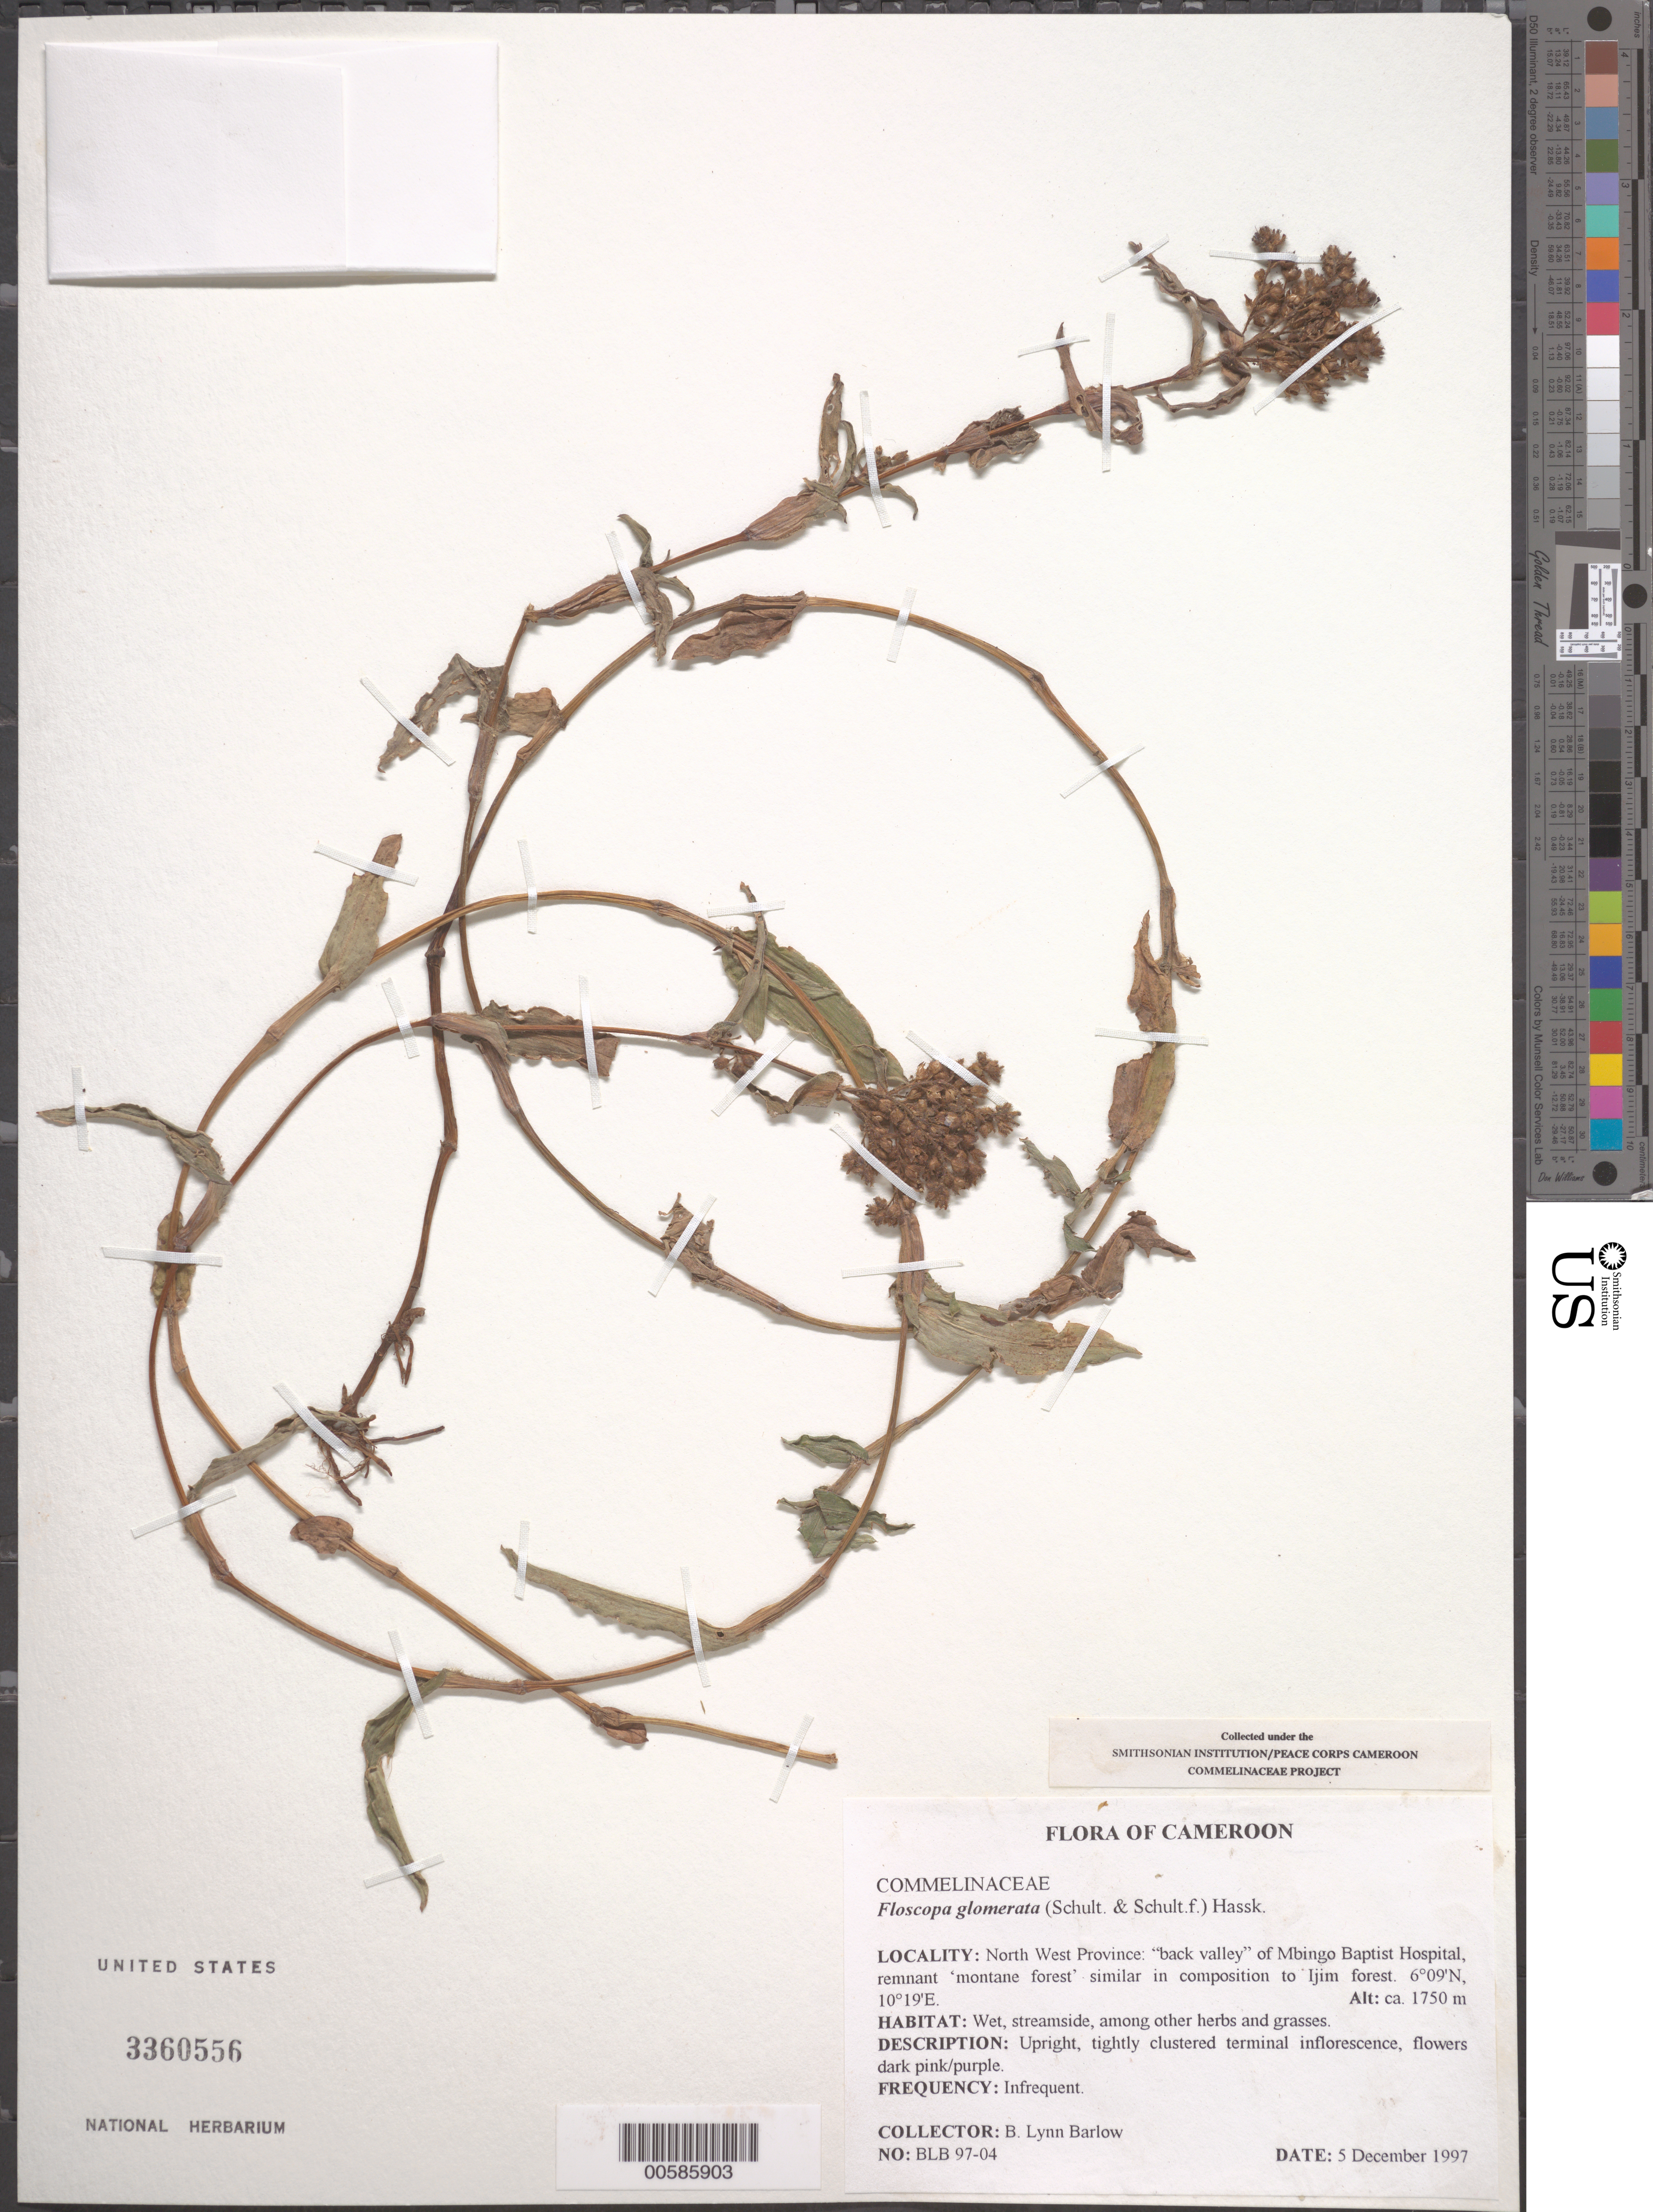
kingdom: Plantae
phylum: Tracheophyta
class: Liliopsida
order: Commelinales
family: Commelinaceae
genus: Floscopa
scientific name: Floscopa glomerata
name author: (Willd. ex Schult. & Schult. f.) Hassk.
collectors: Lynn Barlow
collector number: BLB 97-04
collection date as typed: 05 Dec 1997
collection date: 1997-12-05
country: Cameroon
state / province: Nord-ouest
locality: Mbingo baptist hospital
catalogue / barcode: US 3360556